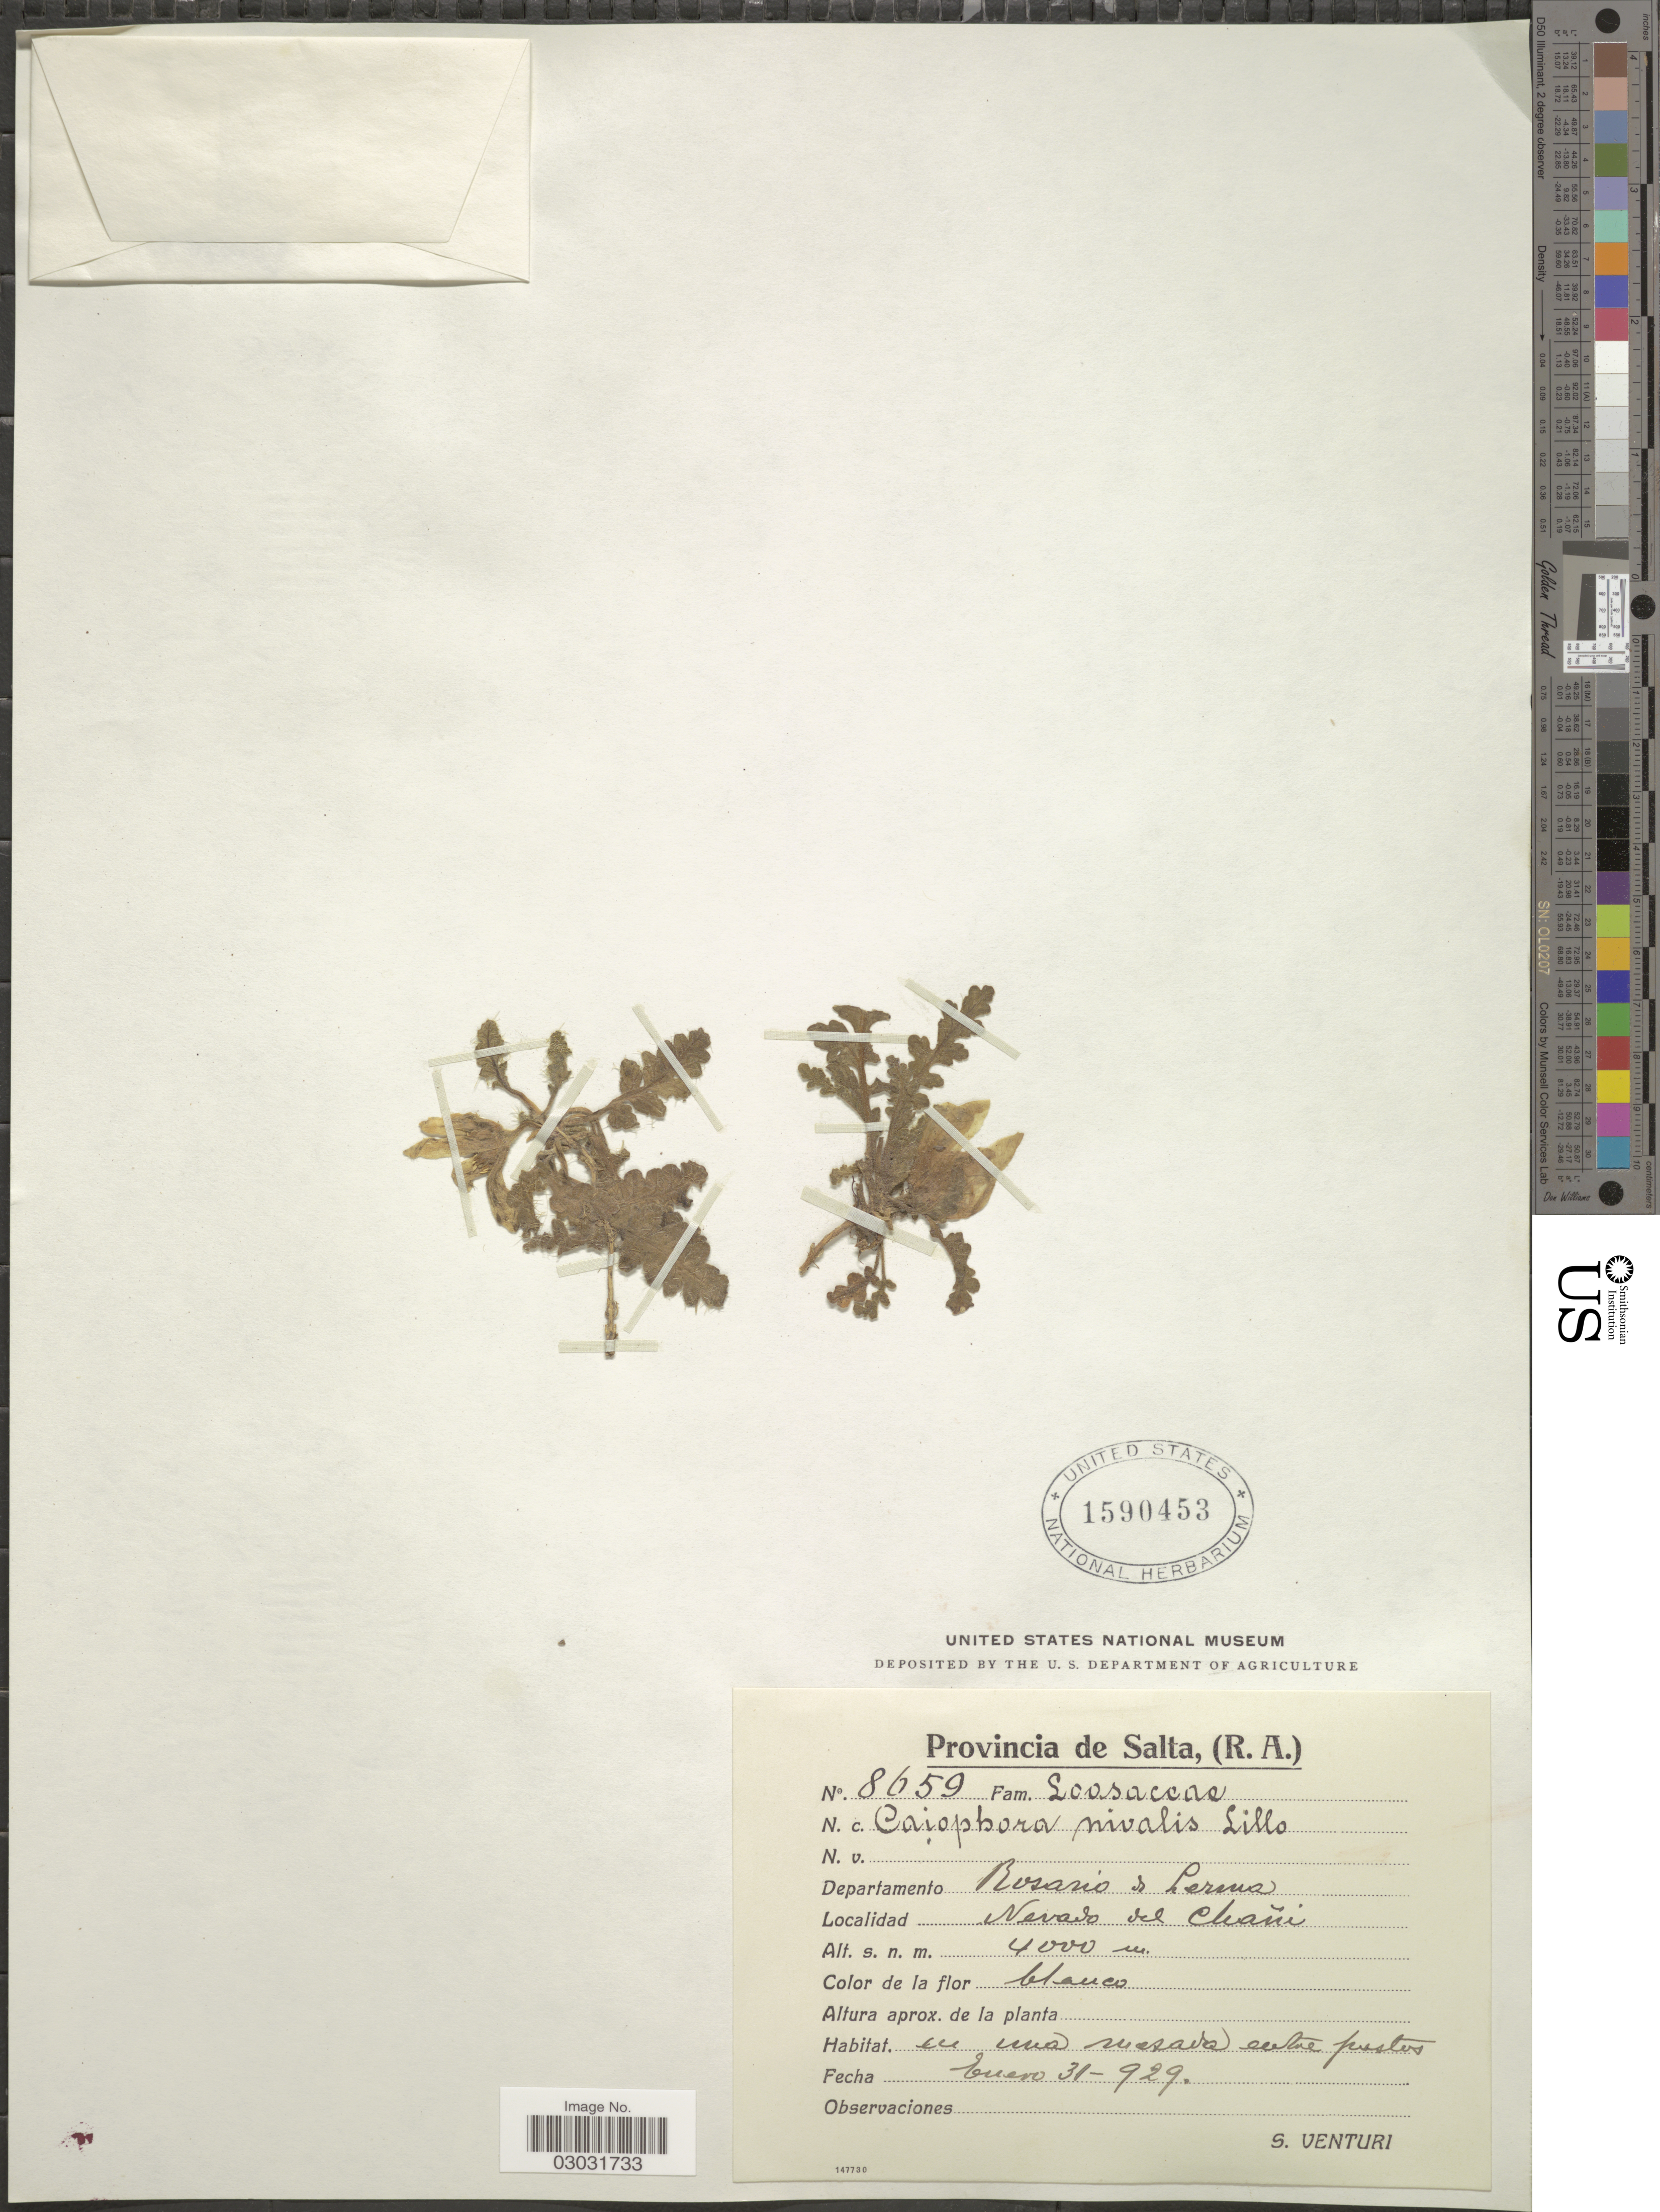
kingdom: Plantae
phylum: Tracheophyta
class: Magnoliopsida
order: Cornales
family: Loasaceae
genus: Caiophora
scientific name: Caiophora nivalis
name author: Lillo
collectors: S. Venturi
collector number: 8659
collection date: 1929-01-31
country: Argentina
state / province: Salta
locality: Departamento Rosario de Lerma, Nevado del Chañi.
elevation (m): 4000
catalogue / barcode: US 1590453